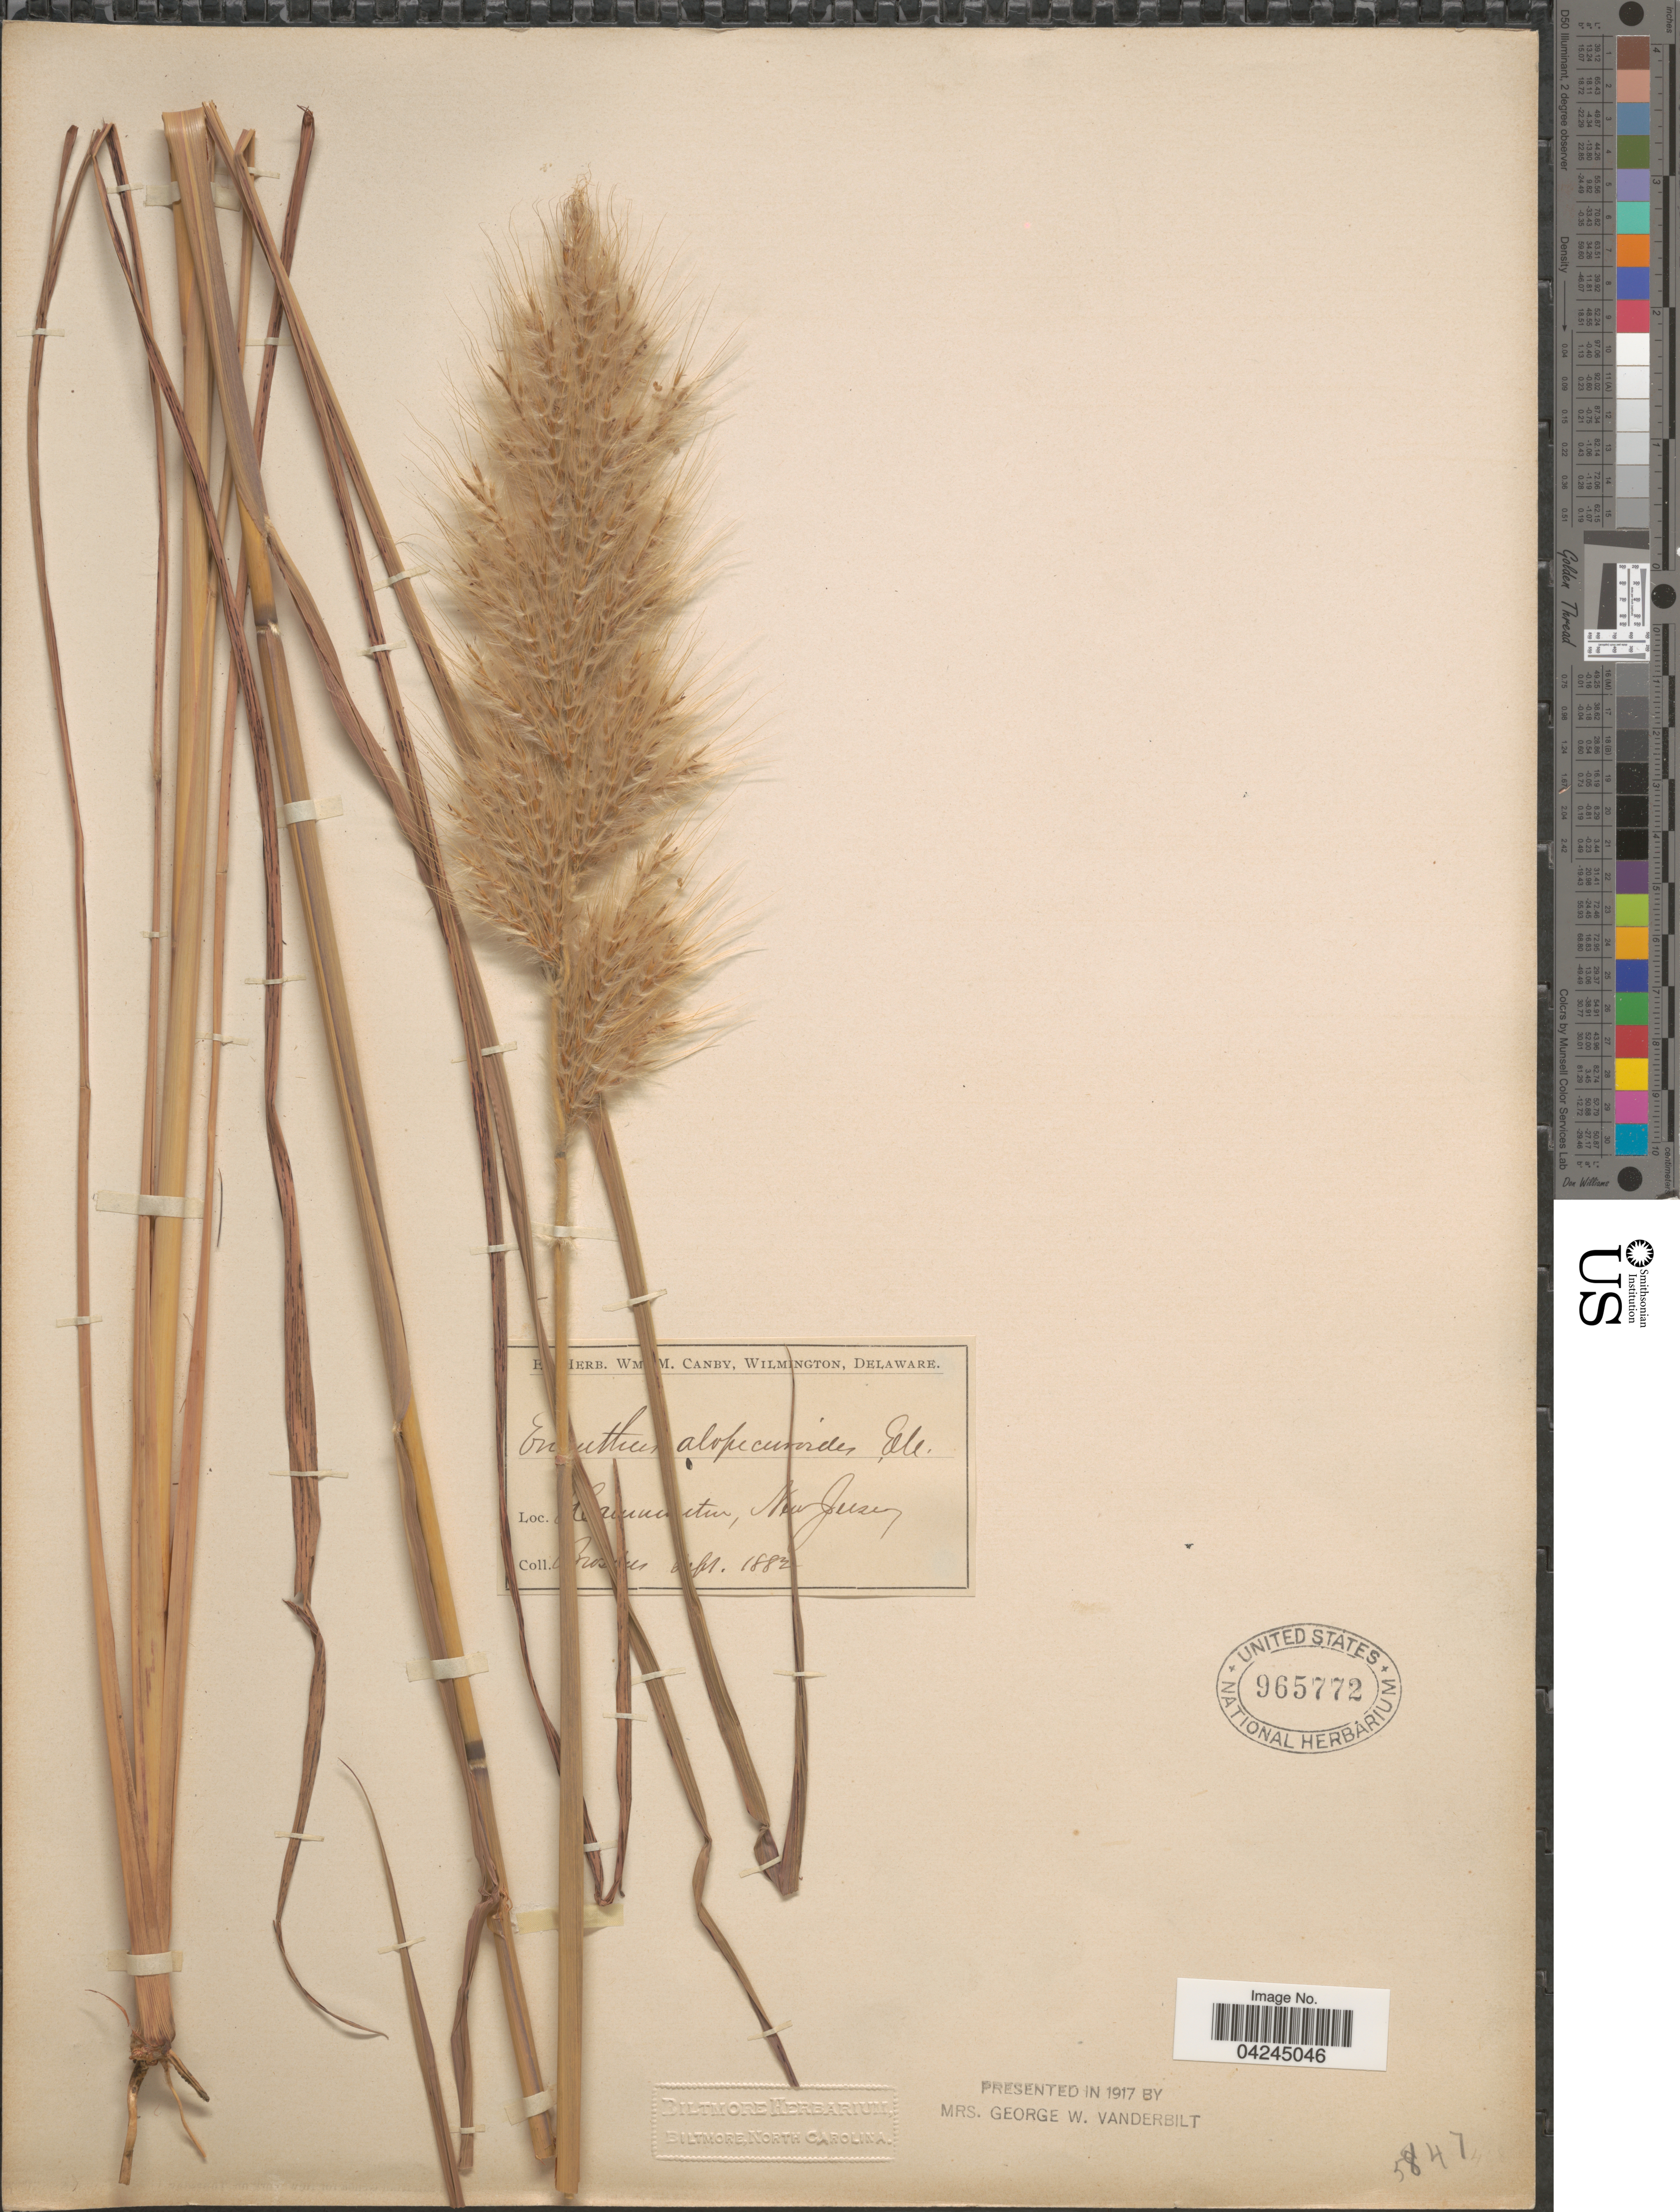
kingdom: Plantae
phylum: Tracheophyta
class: Liliopsida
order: Poales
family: Poaceae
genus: Erianthus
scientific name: Erianthus giganteus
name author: (Walter) P. Beauv.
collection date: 1882-09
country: United States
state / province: New Jersey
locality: Hammonton.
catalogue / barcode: US 965772